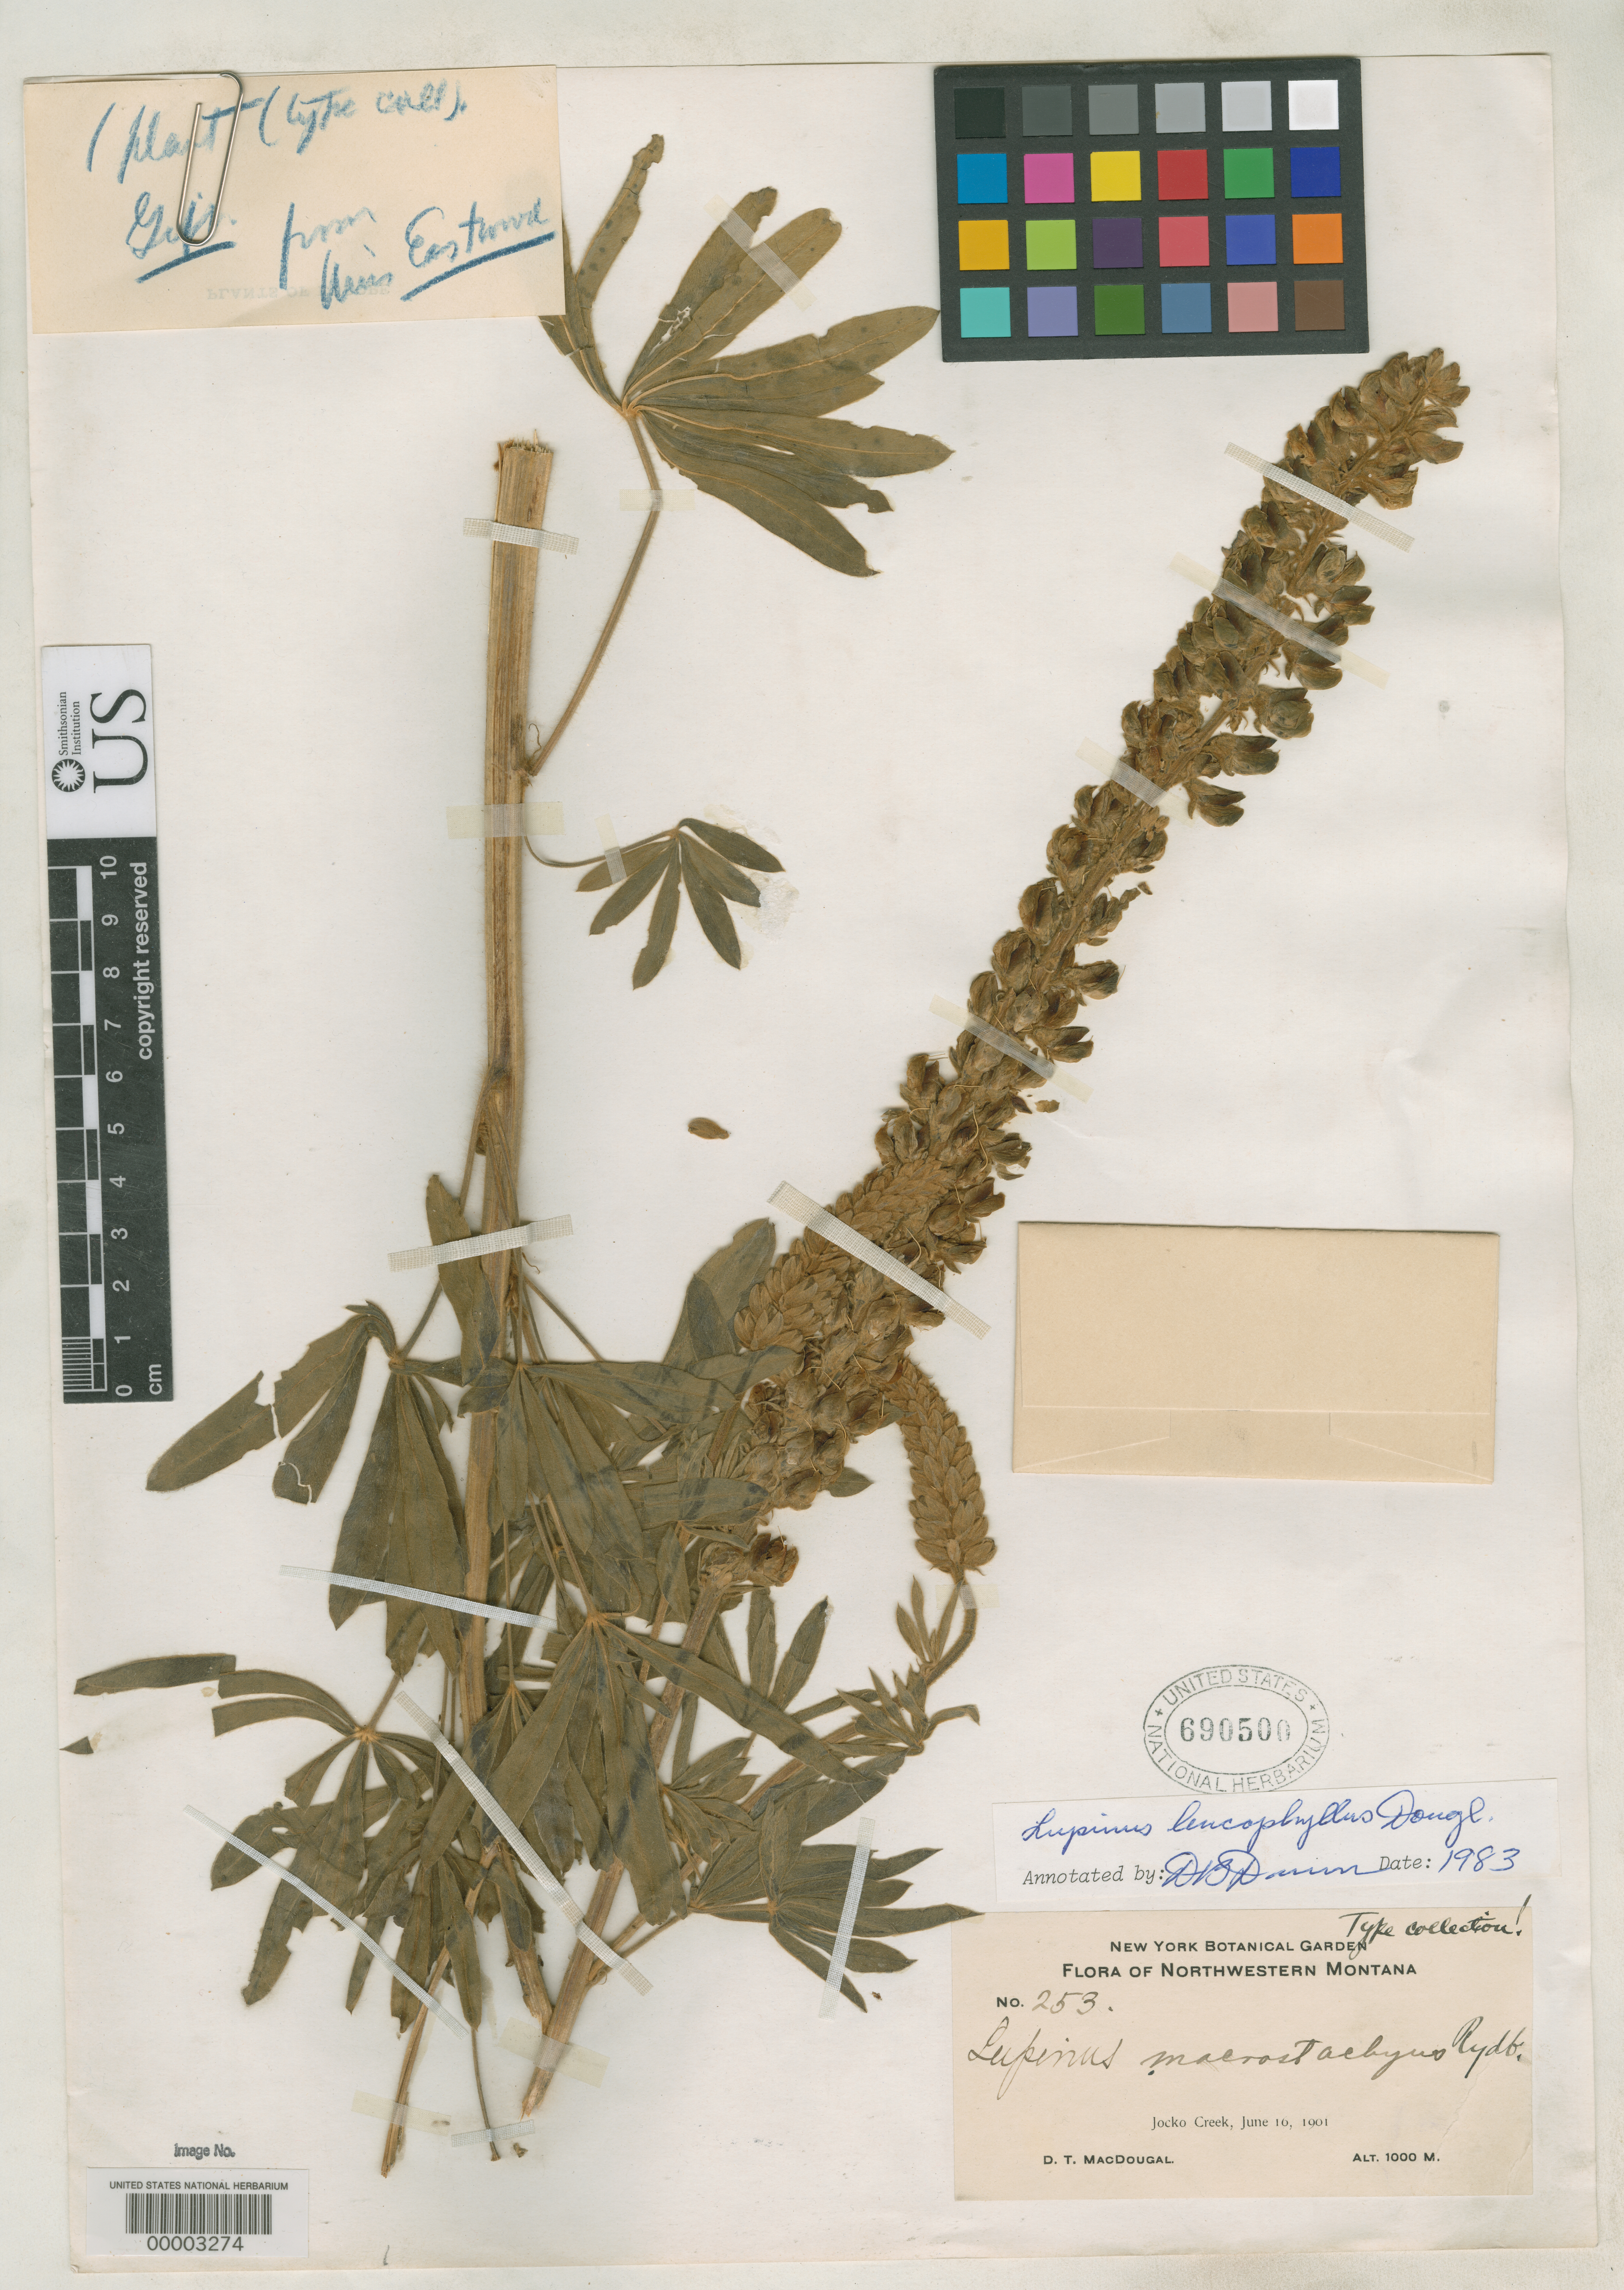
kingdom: Plantae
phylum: Tracheophyta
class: Magnoliopsida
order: Fabales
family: Fabaceae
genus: Lupinus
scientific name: Lupinus macrostachys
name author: Rydb.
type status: Isotype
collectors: D. T. MacDougal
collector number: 253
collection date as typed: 10 Jun 1901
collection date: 1901-06-10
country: United States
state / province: Montana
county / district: Missoula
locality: Jocko Creek.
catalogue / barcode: US 690500